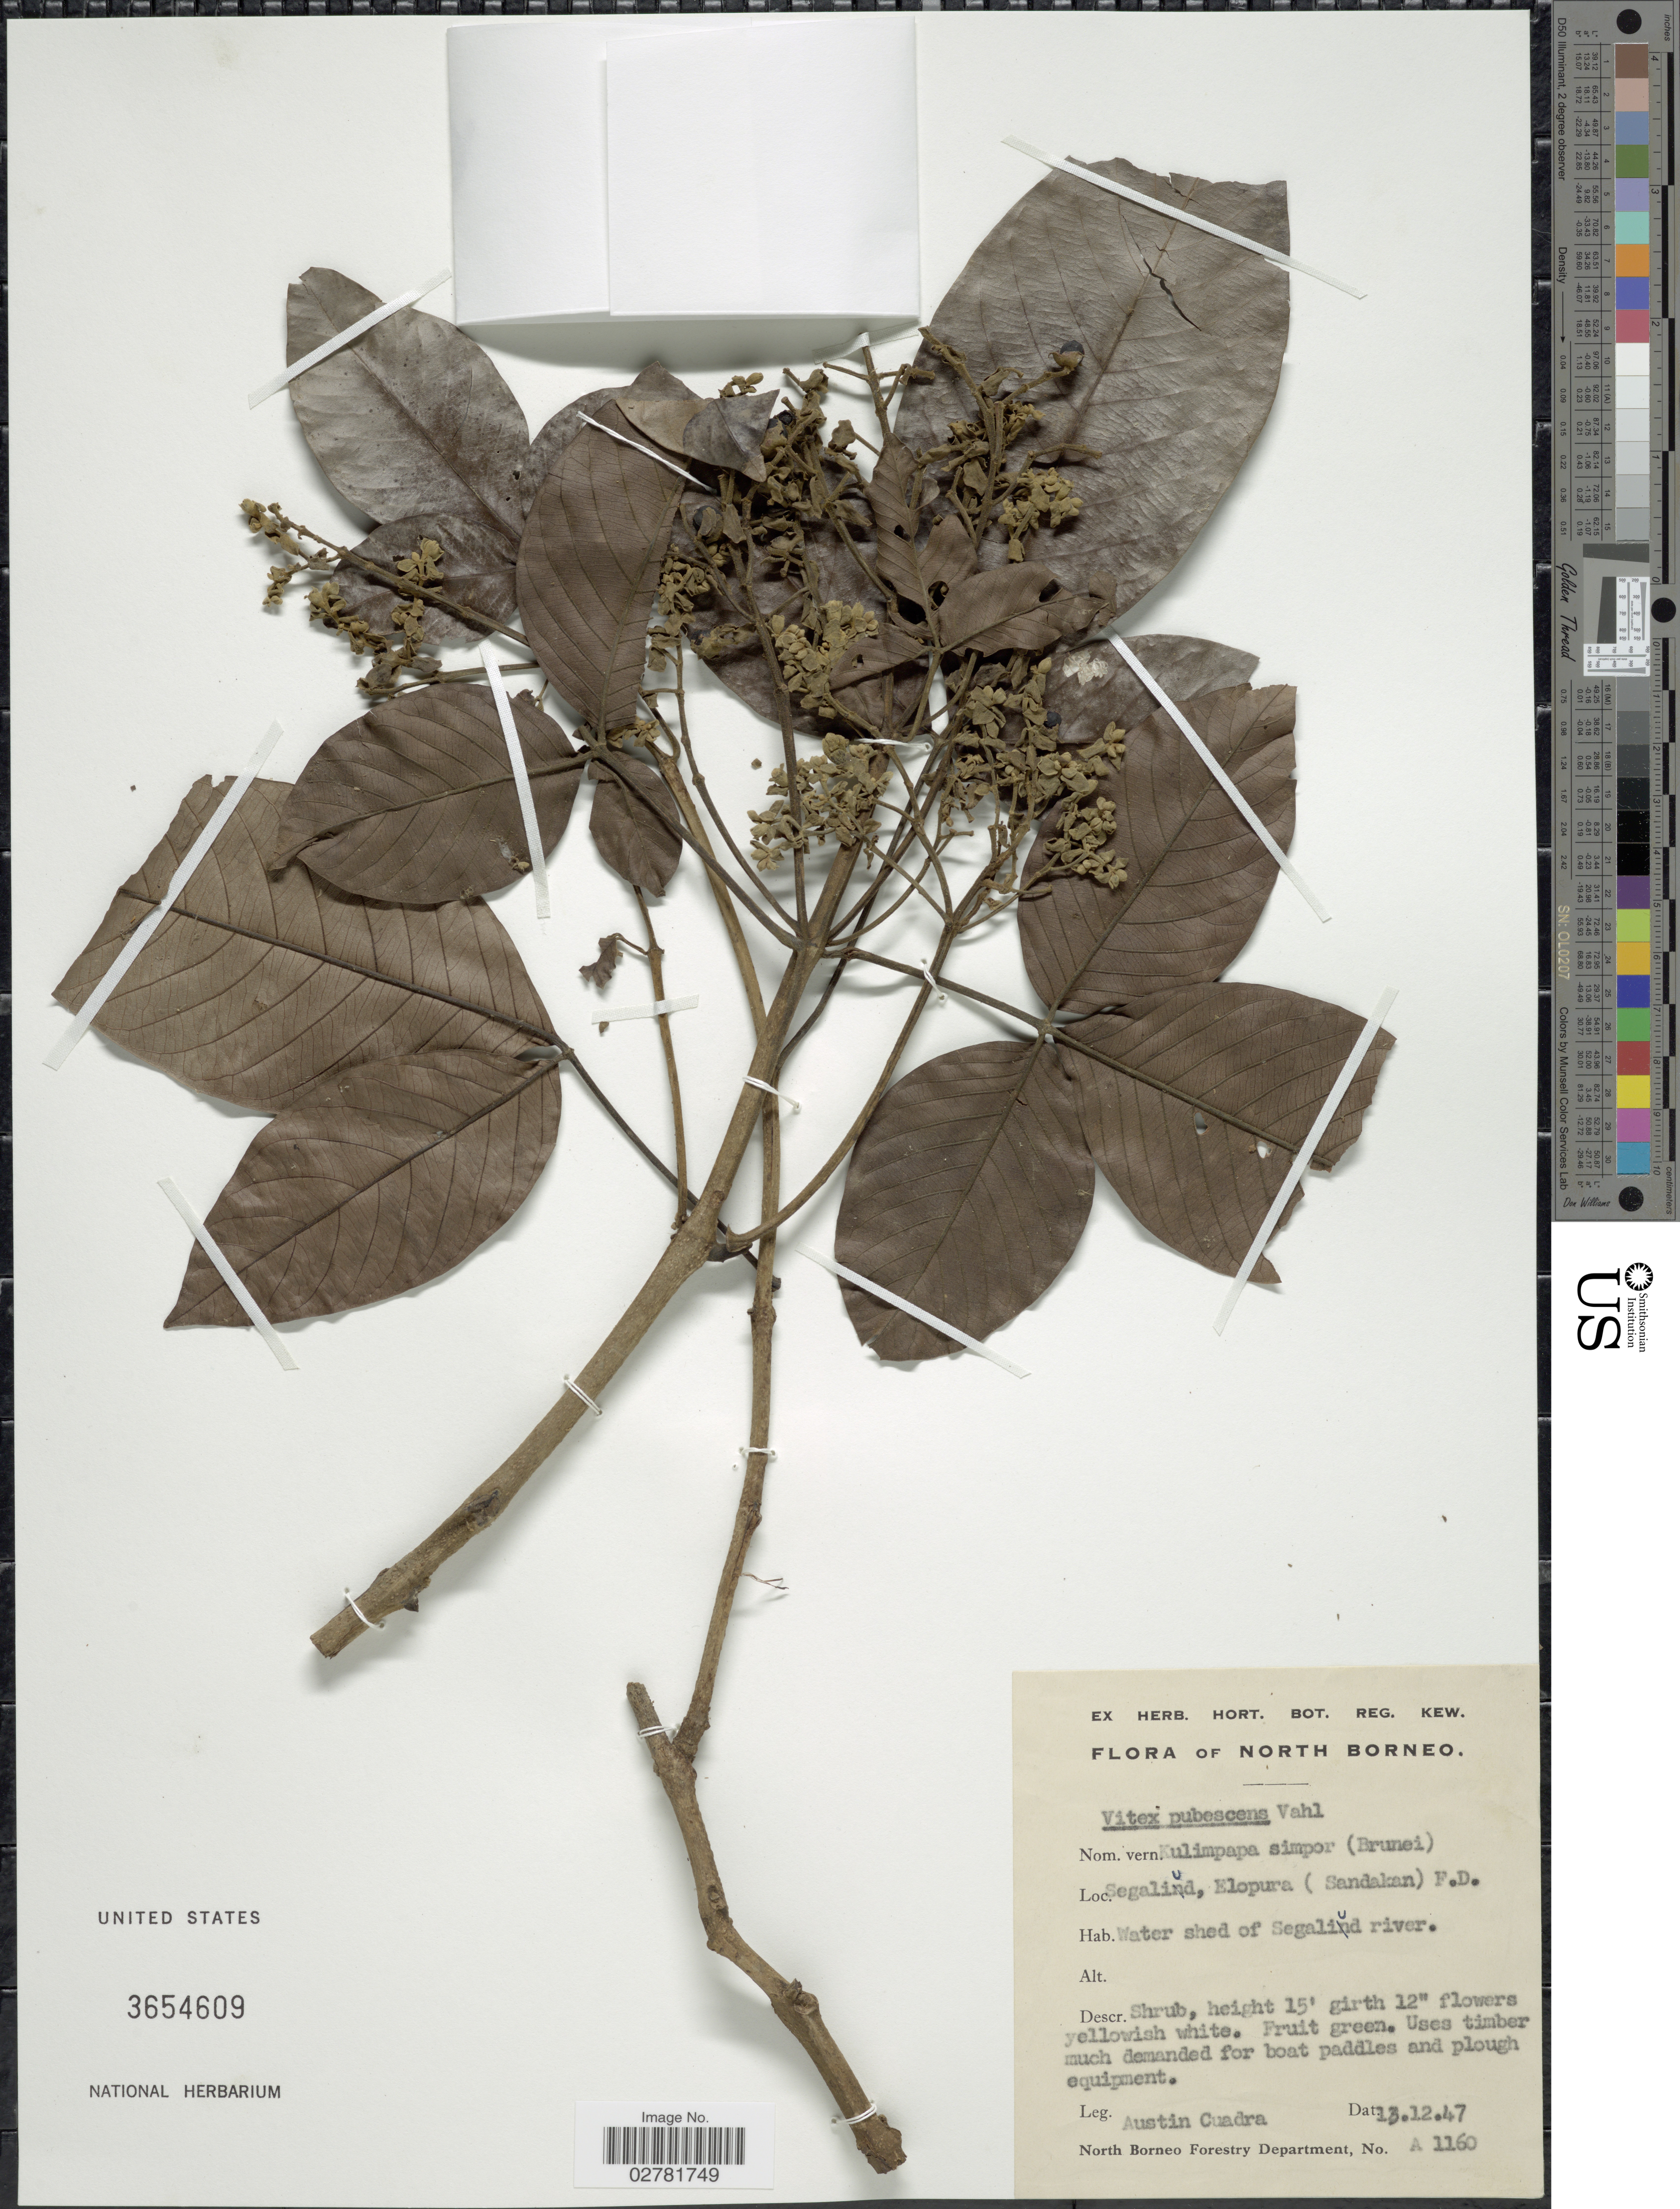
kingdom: Plantae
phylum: Tracheophyta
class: Magnoliopsida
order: Lamiales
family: Lamiaceae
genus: Vitex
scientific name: Vitex pubescens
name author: Vahl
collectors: A. Cuadra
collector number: A1160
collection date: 1947-12-13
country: Malaysia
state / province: Sabah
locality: North Borneo. Segaliud, Elopura (Sandakan) F.D. Water shed of Segaliud river.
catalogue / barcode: US 3654609